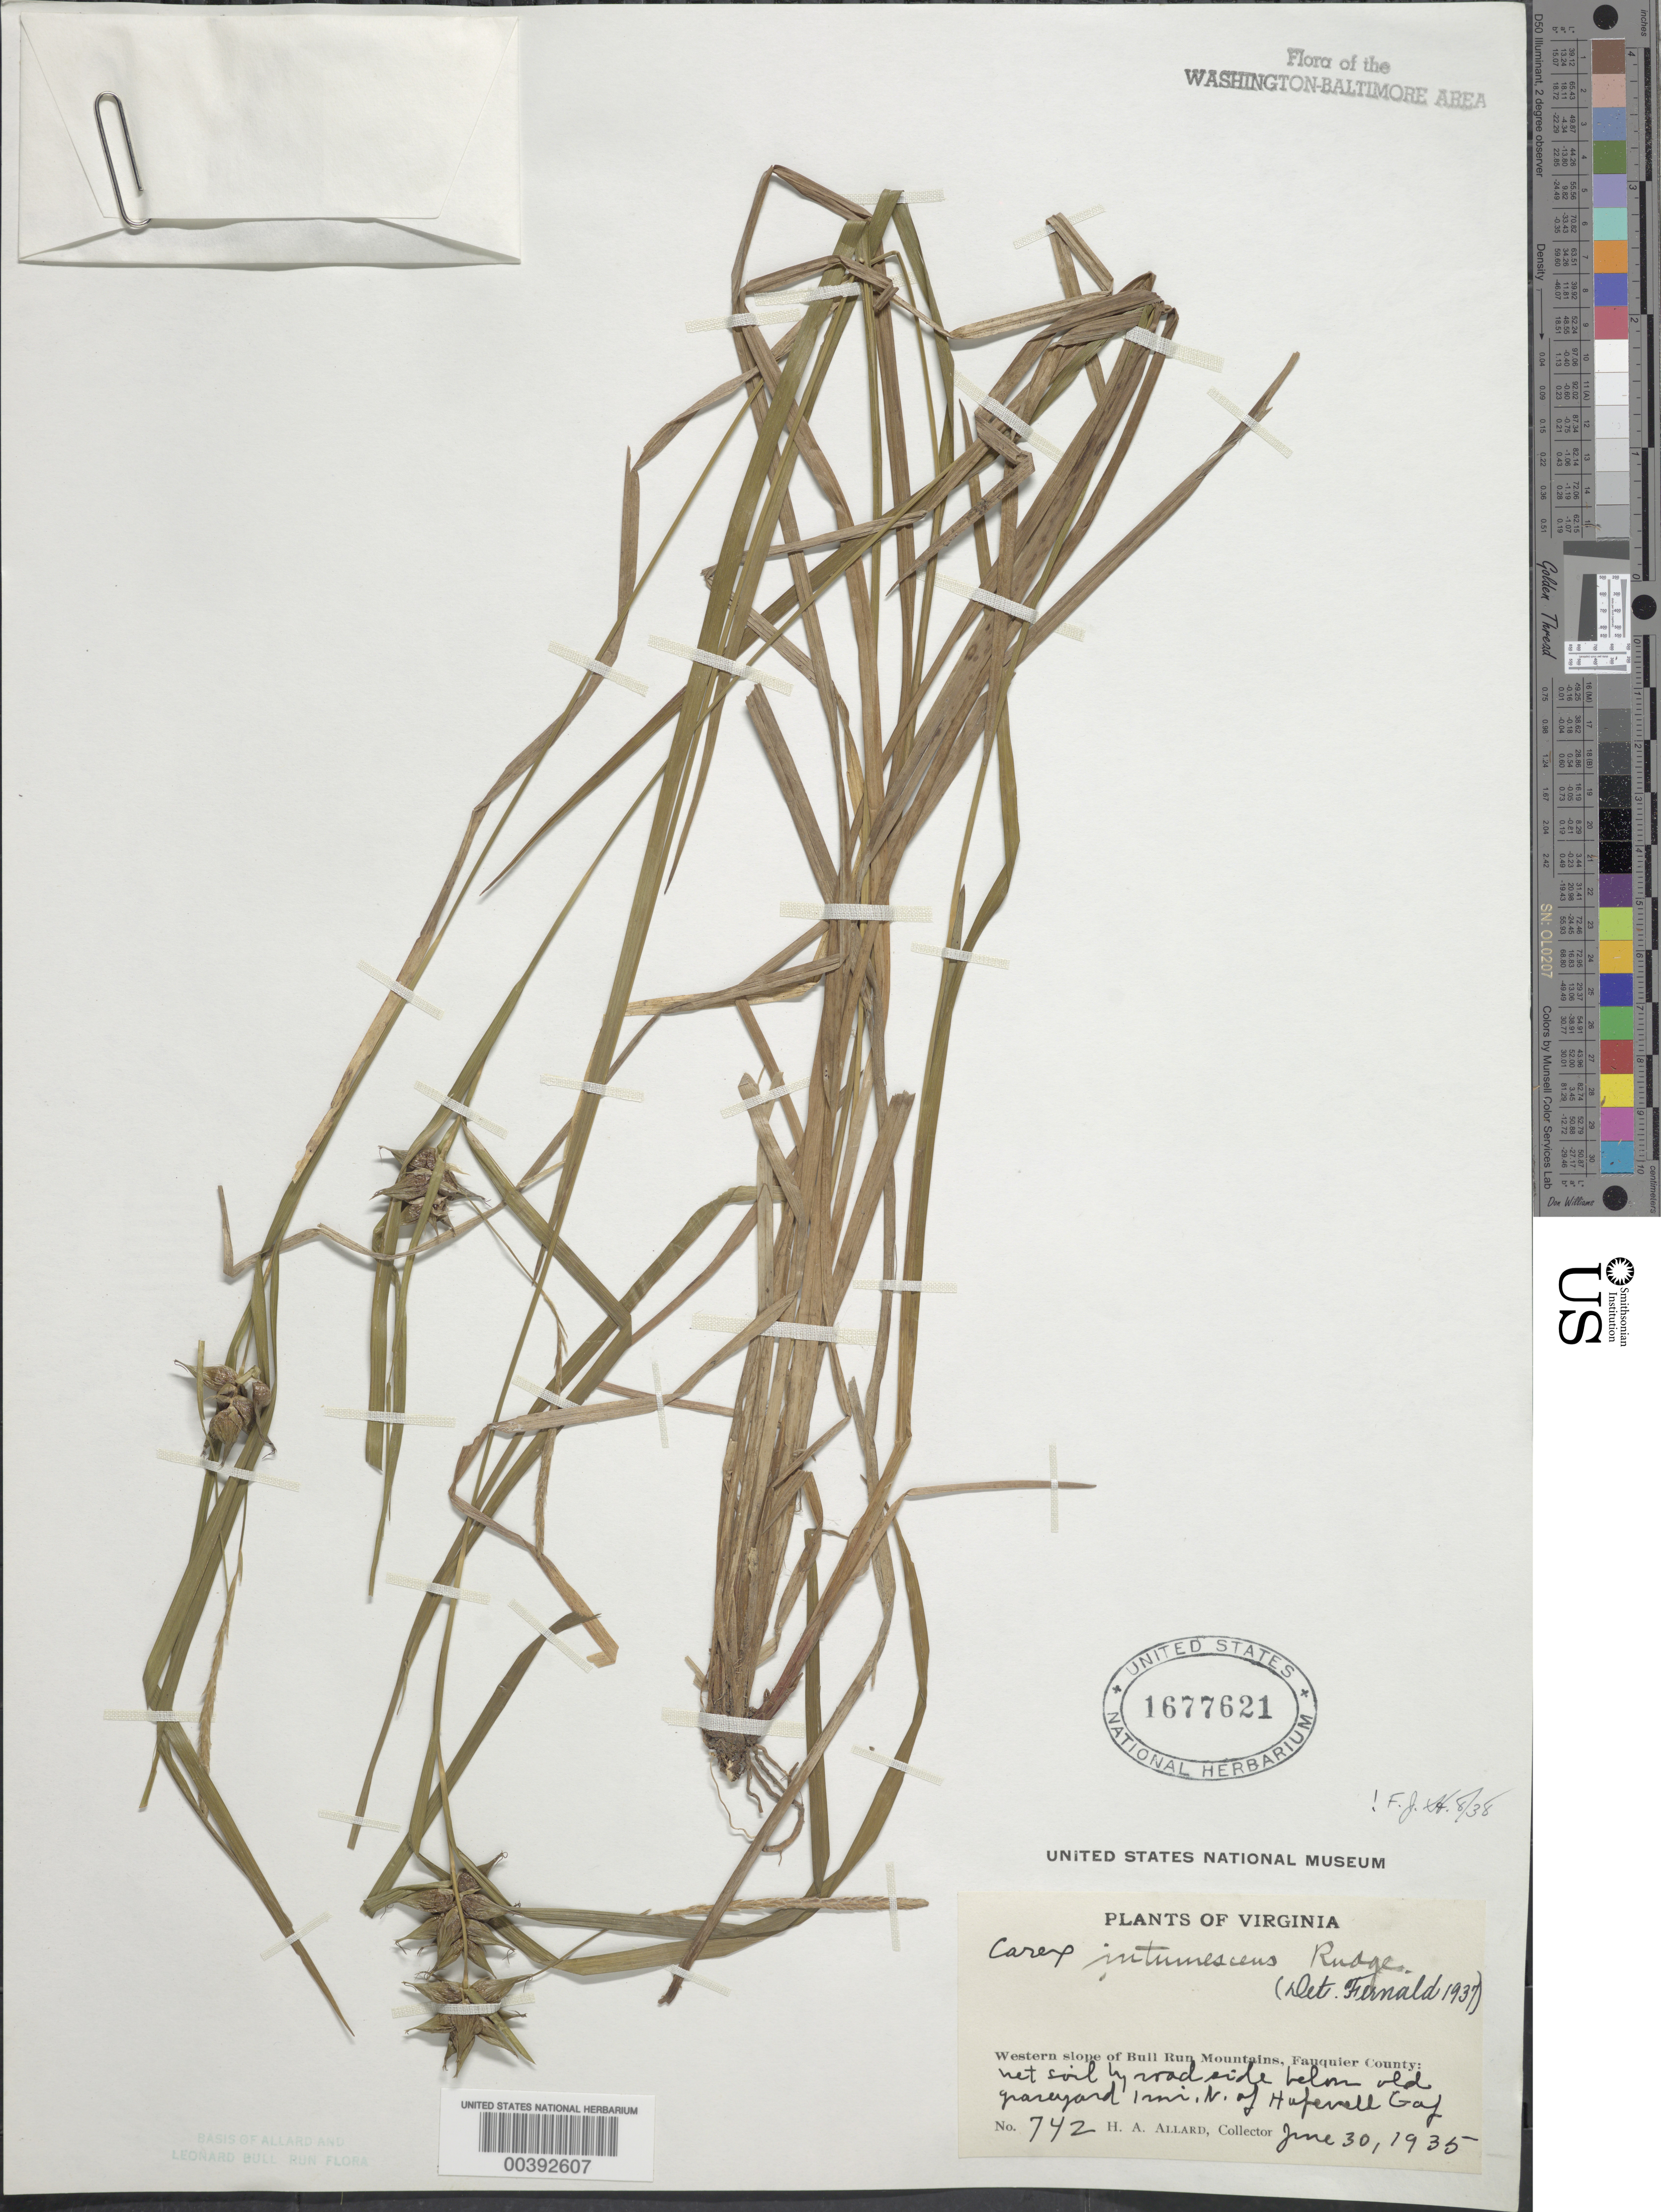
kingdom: Plantae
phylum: Tracheophyta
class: Liliopsida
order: Poales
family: Cyperaceae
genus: Carex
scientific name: Carex intumescens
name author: Rudge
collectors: H. A. Allard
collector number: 742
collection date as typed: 30 Jun 1935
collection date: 1935-06-30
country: United States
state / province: Virginia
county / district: Fauquier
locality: North of Hopewell Gap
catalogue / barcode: US 1677621